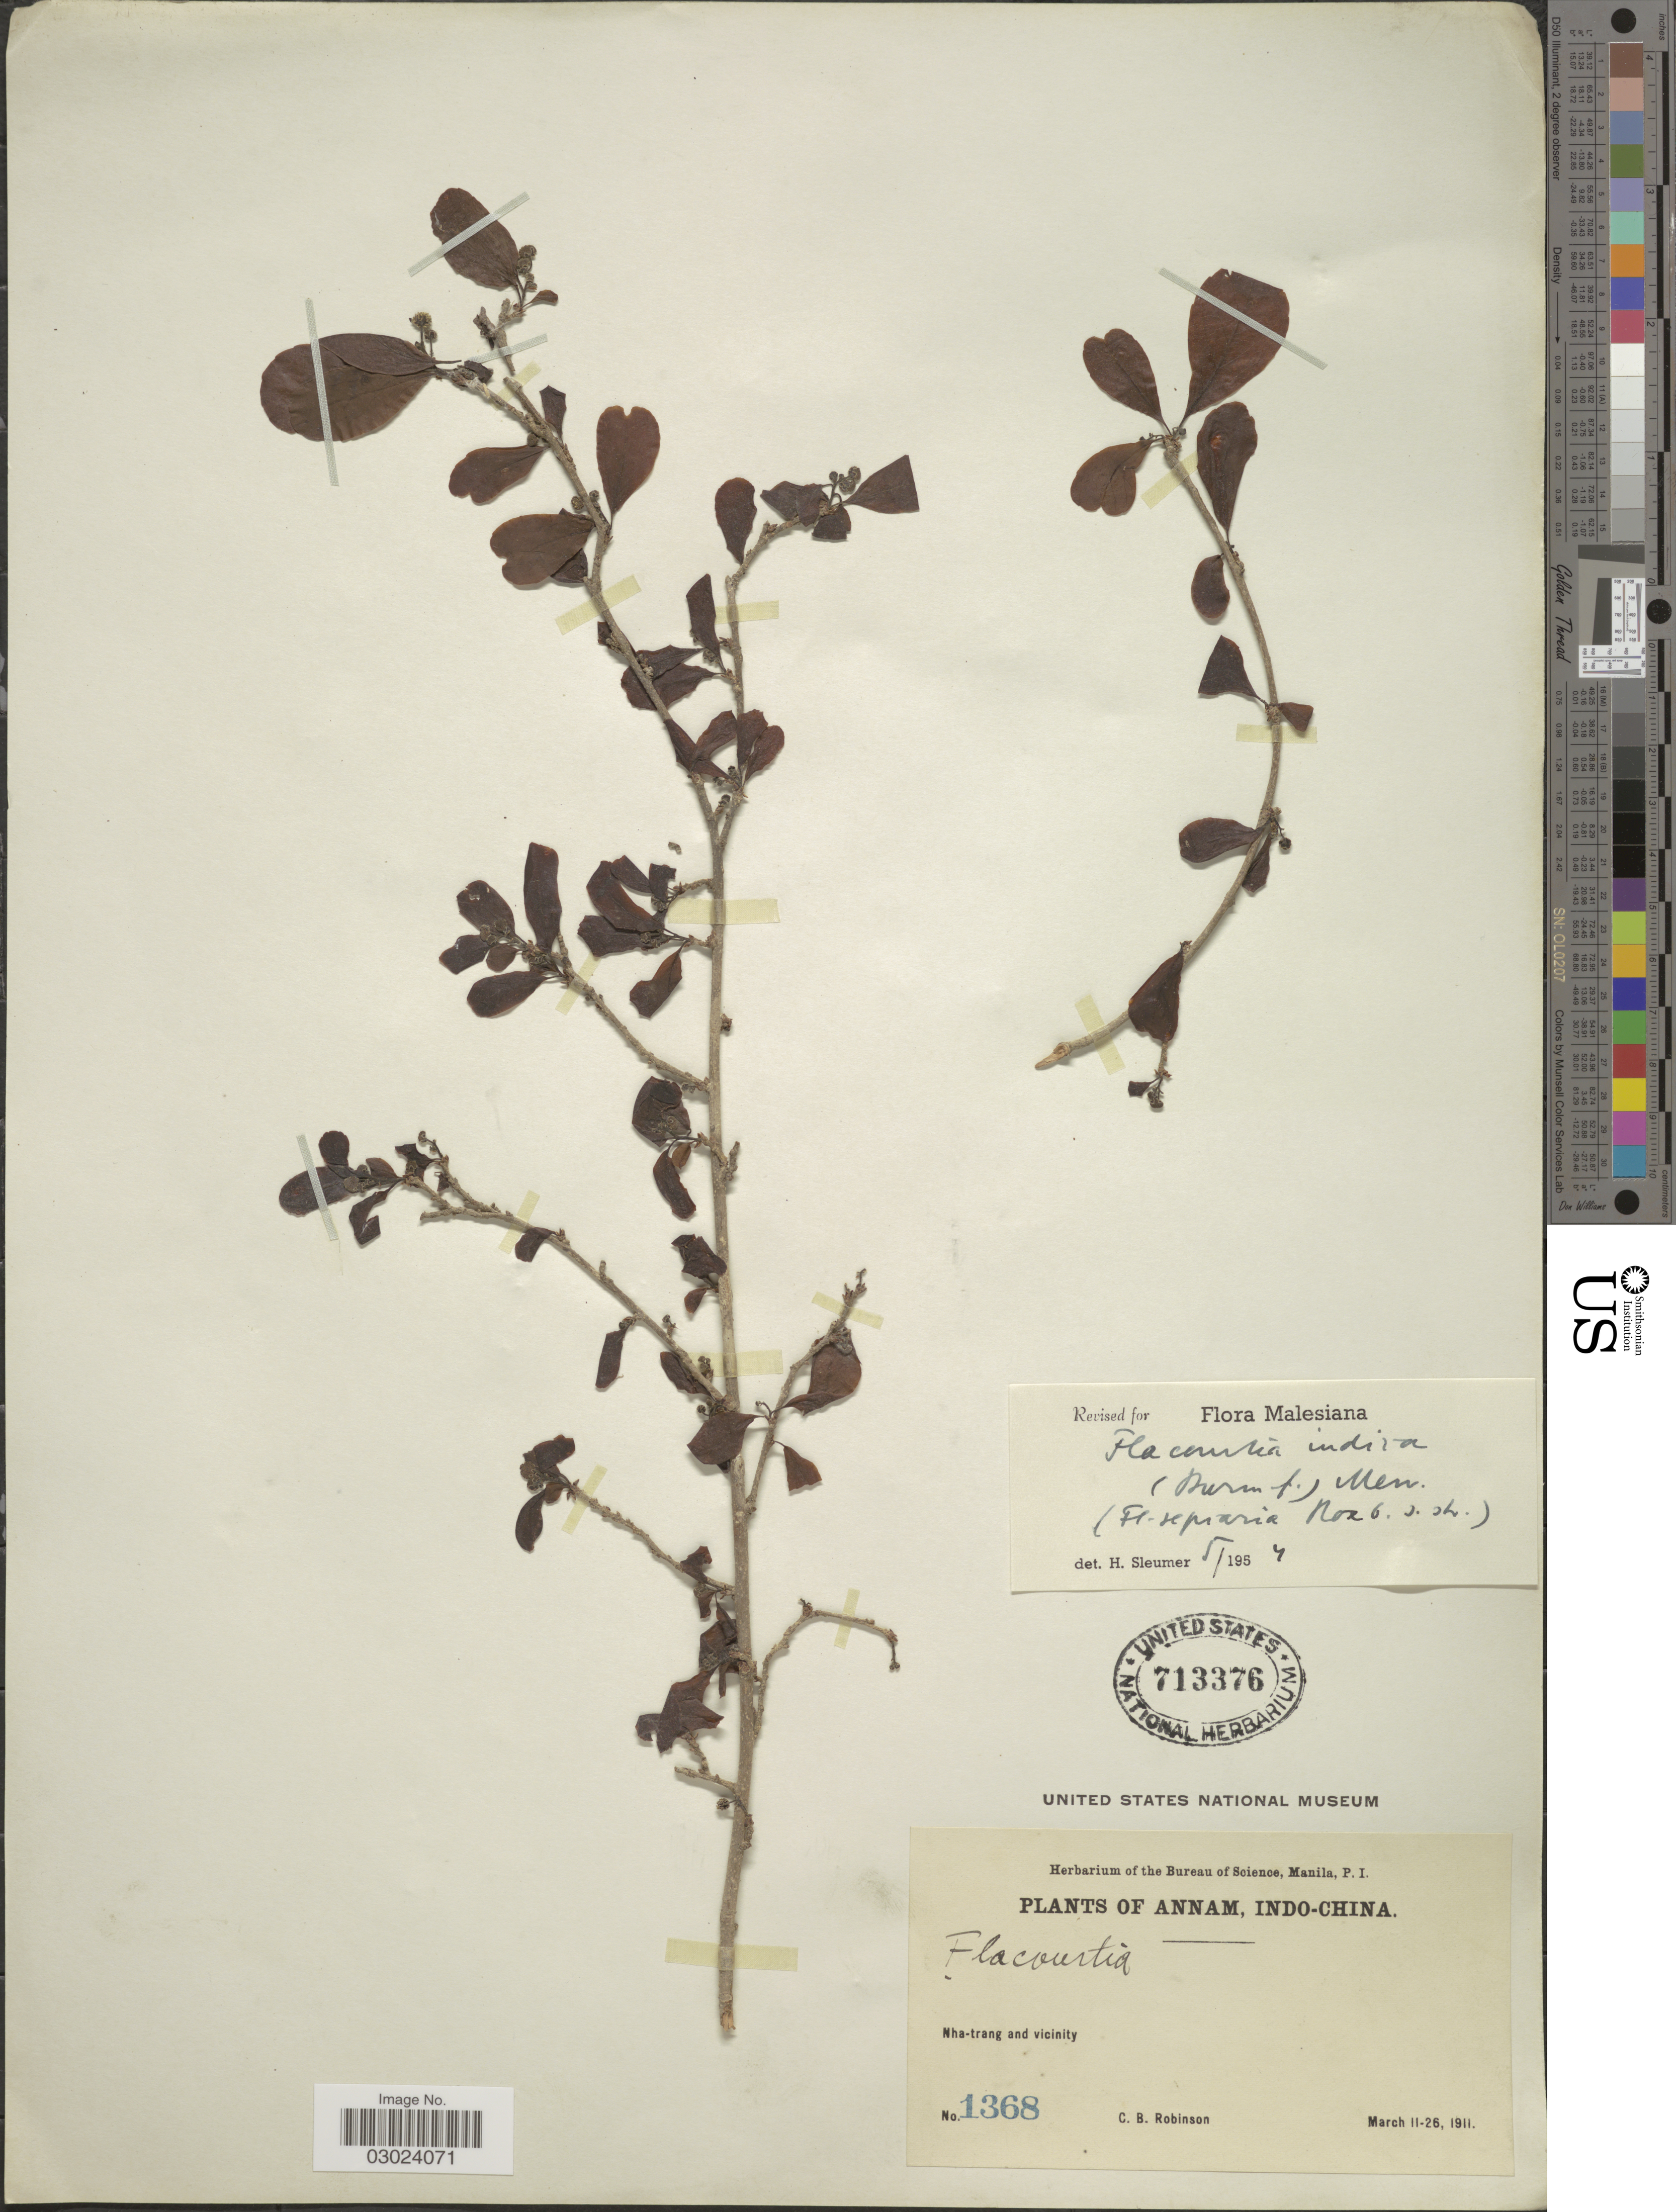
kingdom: Plantae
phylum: Tracheophyta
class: Magnoliopsida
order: Malpighiales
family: Salicaceae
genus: Flacourtia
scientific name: Flacourtia indica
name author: (Burm. f.) Merr.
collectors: C. Robinson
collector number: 1368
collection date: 1911-03-11/1911-03-26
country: Vietnam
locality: Annam, Indo-China, Nha-trang and vicinity.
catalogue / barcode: US 713376